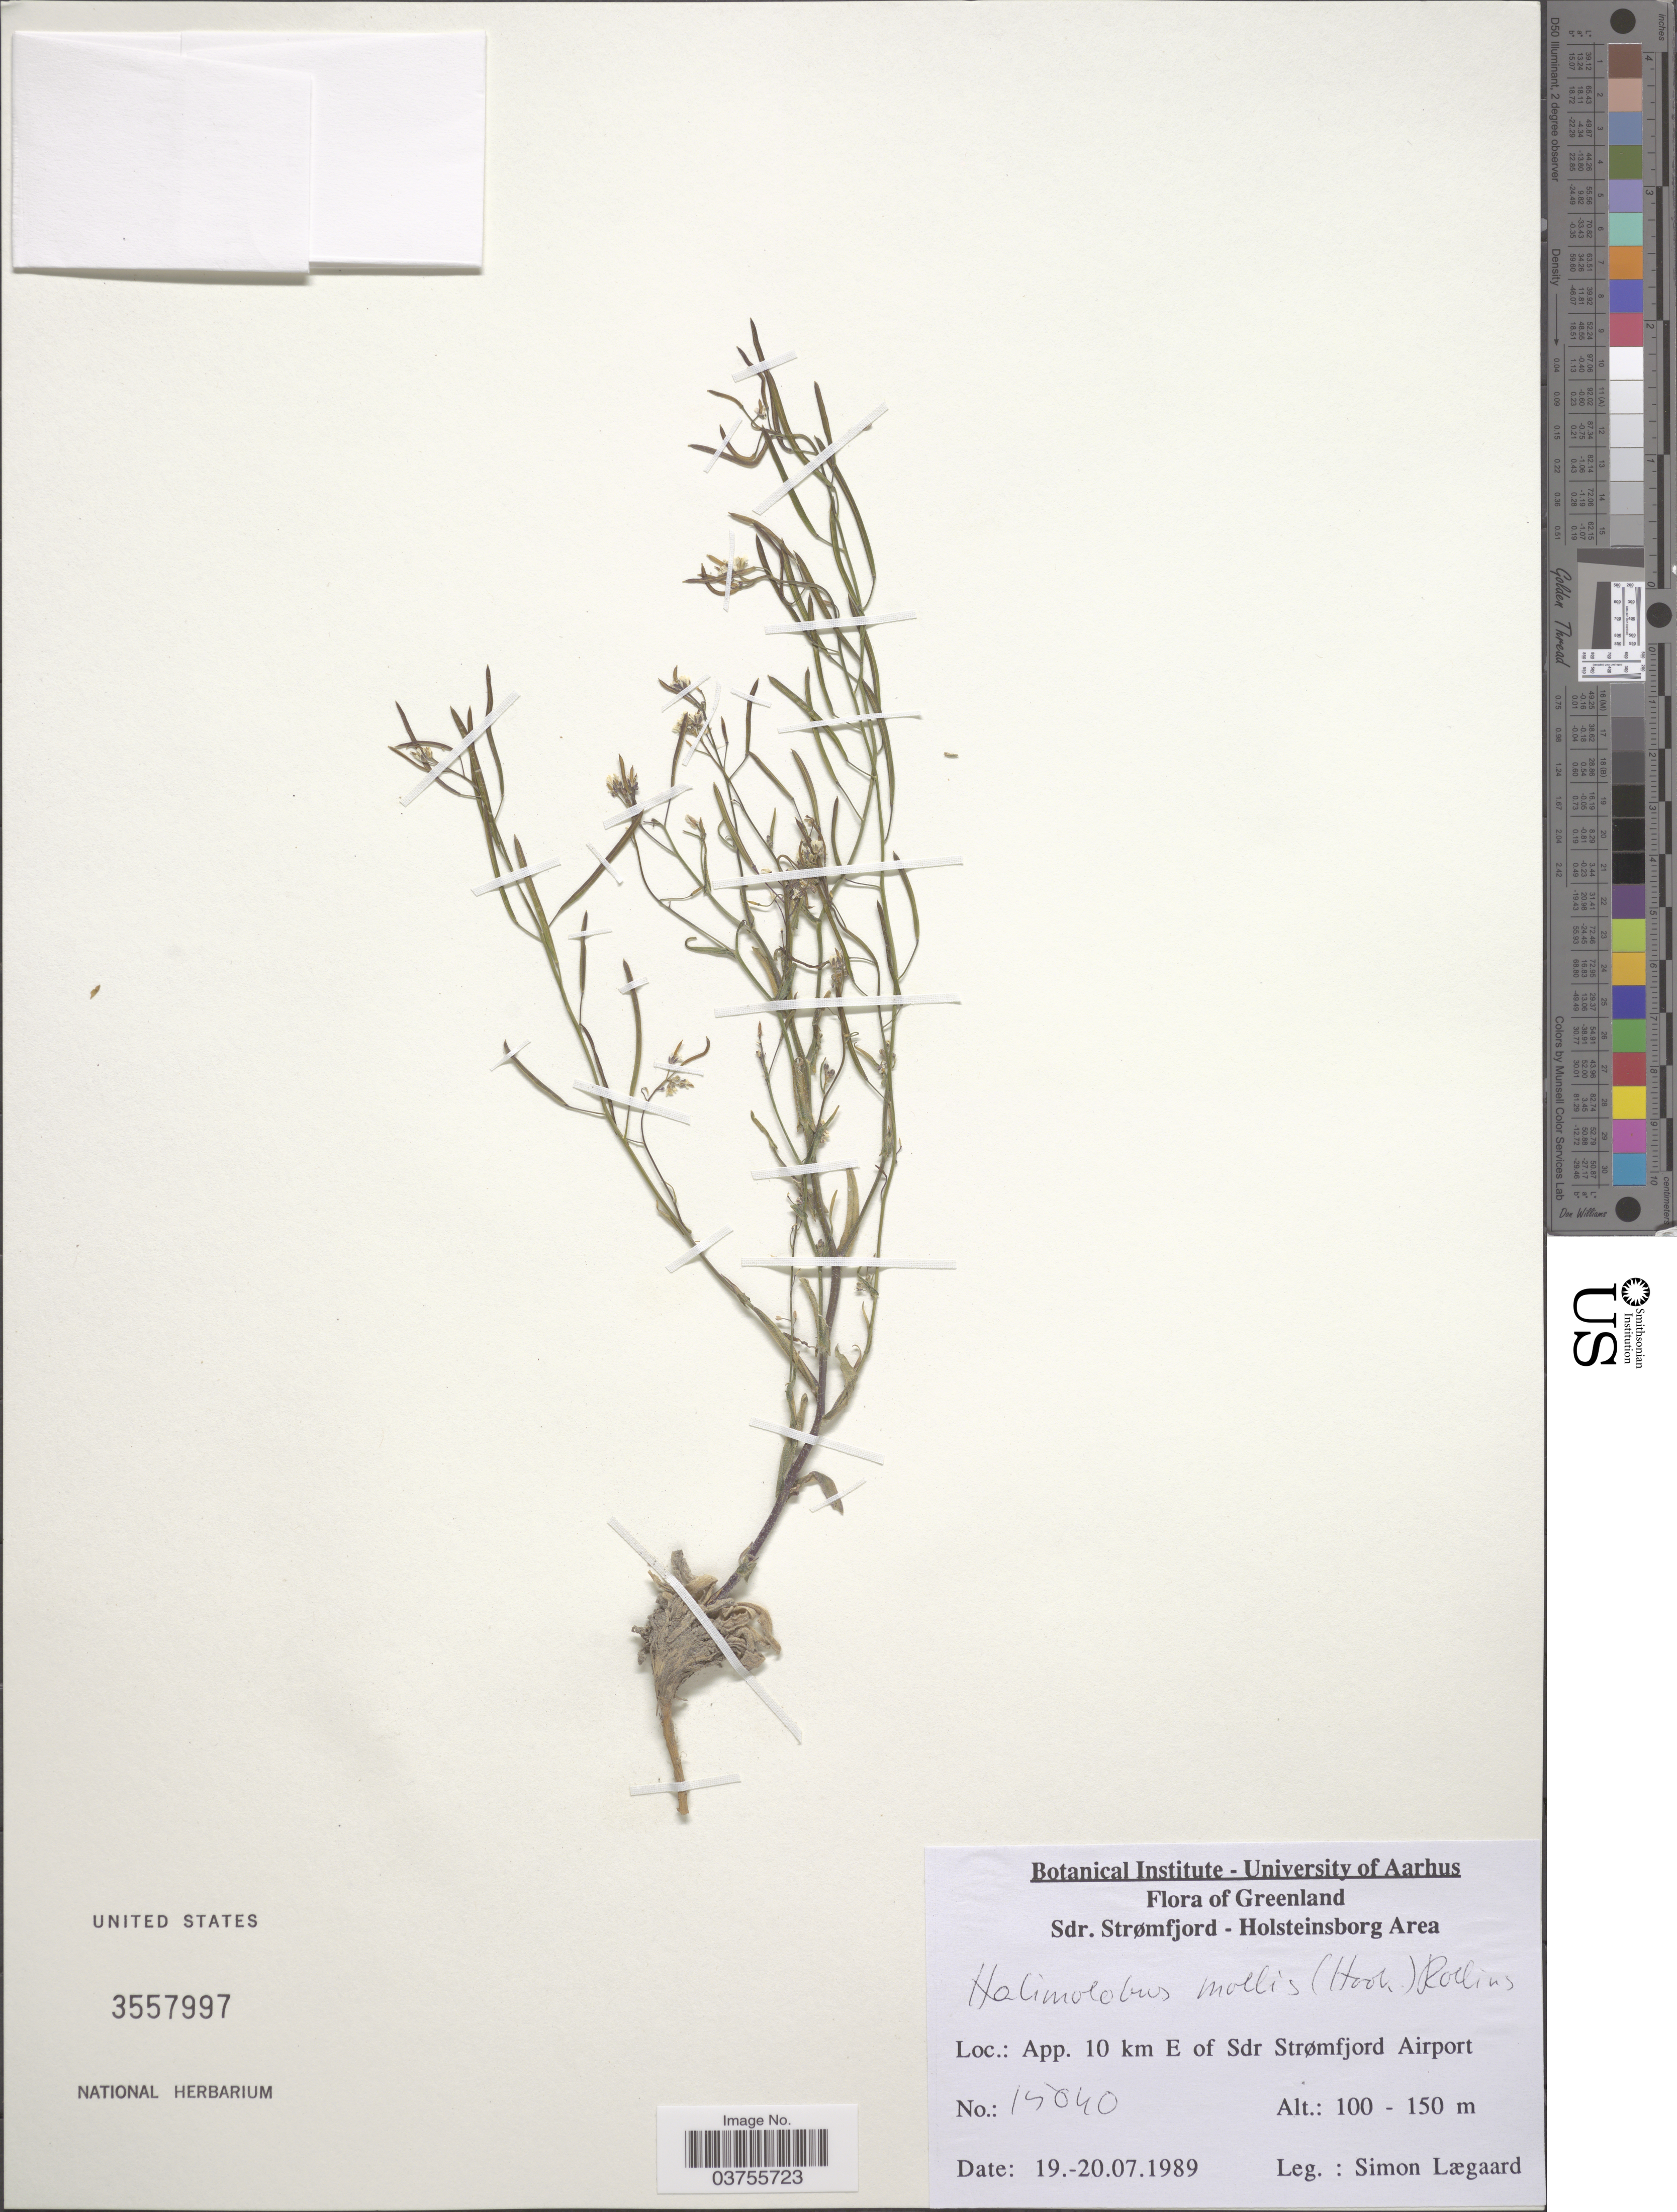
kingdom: Plantae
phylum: Tracheophyta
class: Magnoliopsida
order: Brassicales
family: Brassicaceae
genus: Arabidopsis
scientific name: Arabidopsis mollis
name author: (Hook.) O.E. Schulz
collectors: S. Lægaard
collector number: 15040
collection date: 1989-07-19/1989-07-20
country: Greenland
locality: Sdr. Strømfjord - Holsteinsborg Area. App. 10 km of Sdr Strømfjord Airport.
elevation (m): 100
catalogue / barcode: US 3557997